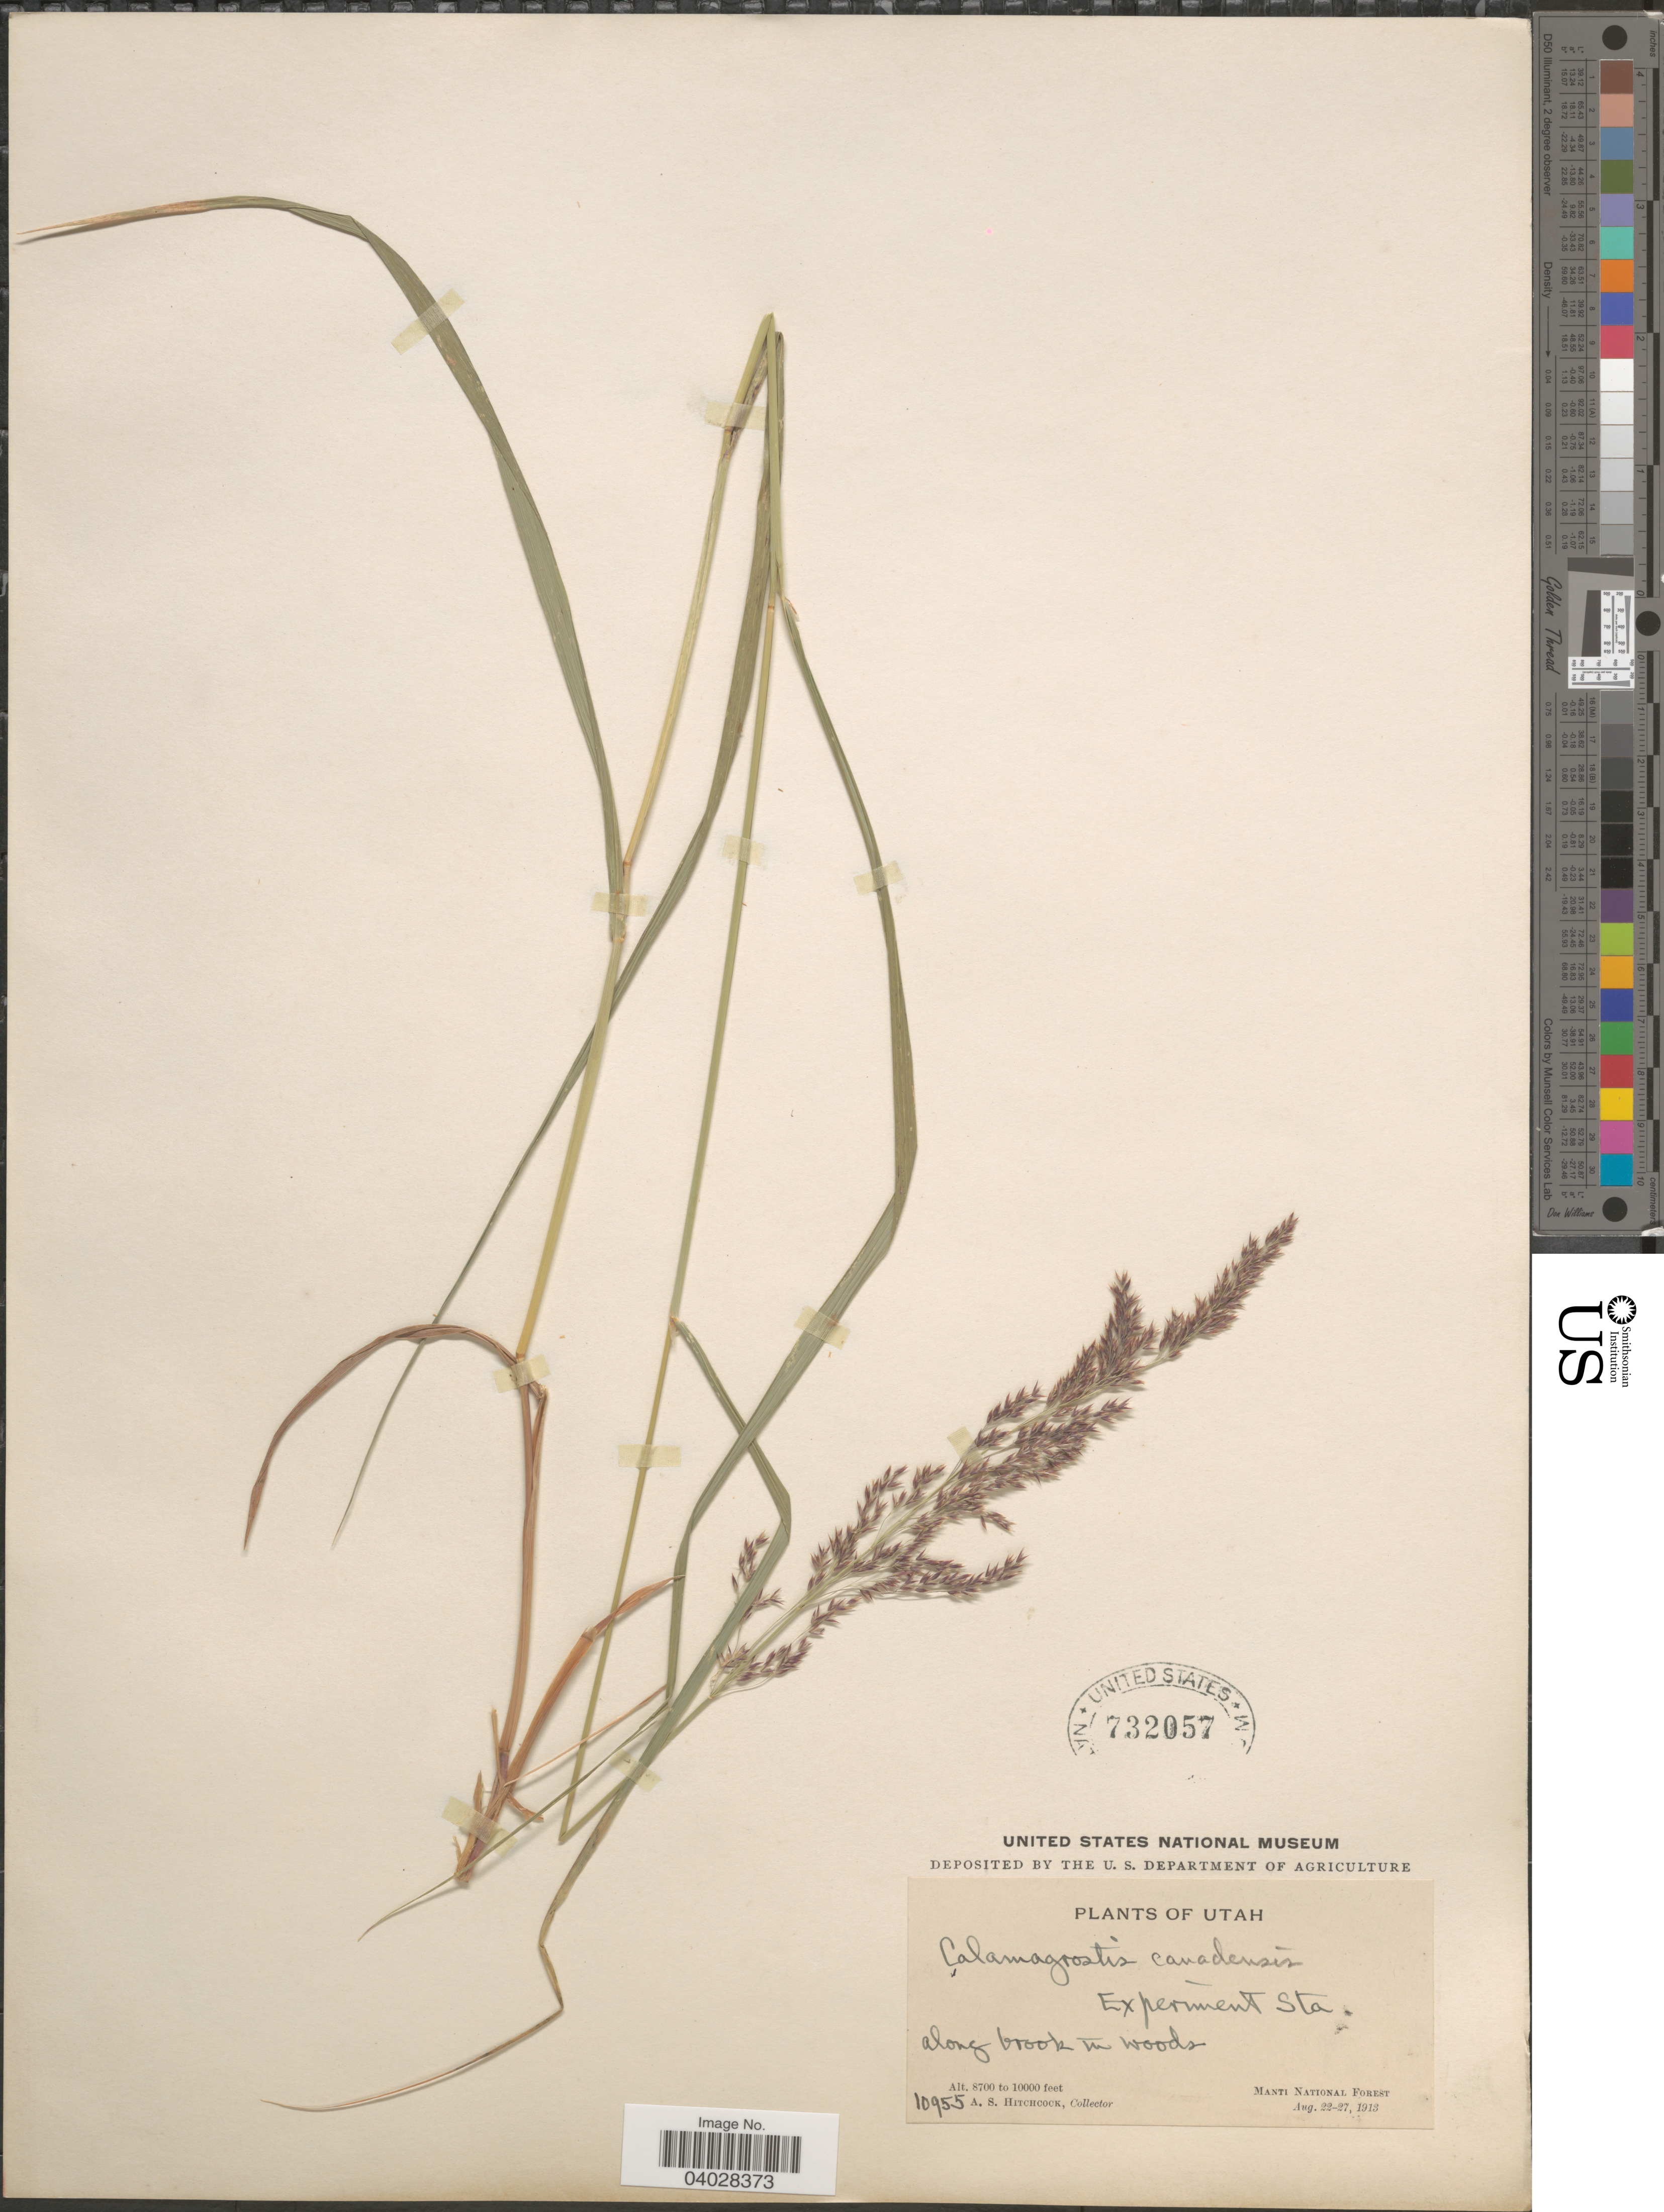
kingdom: Plantae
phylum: Tracheophyta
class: Liliopsida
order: Poales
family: Poaceae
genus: Calamagrostis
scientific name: Calamagrostis canadensis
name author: (Michx.) P. Beauv.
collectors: A. S. Hitchcock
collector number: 10955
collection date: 1913-08-22/1913-08-27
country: United States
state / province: Utah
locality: Experiment Sta. Manti National Forest.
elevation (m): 2652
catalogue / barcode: US 732057